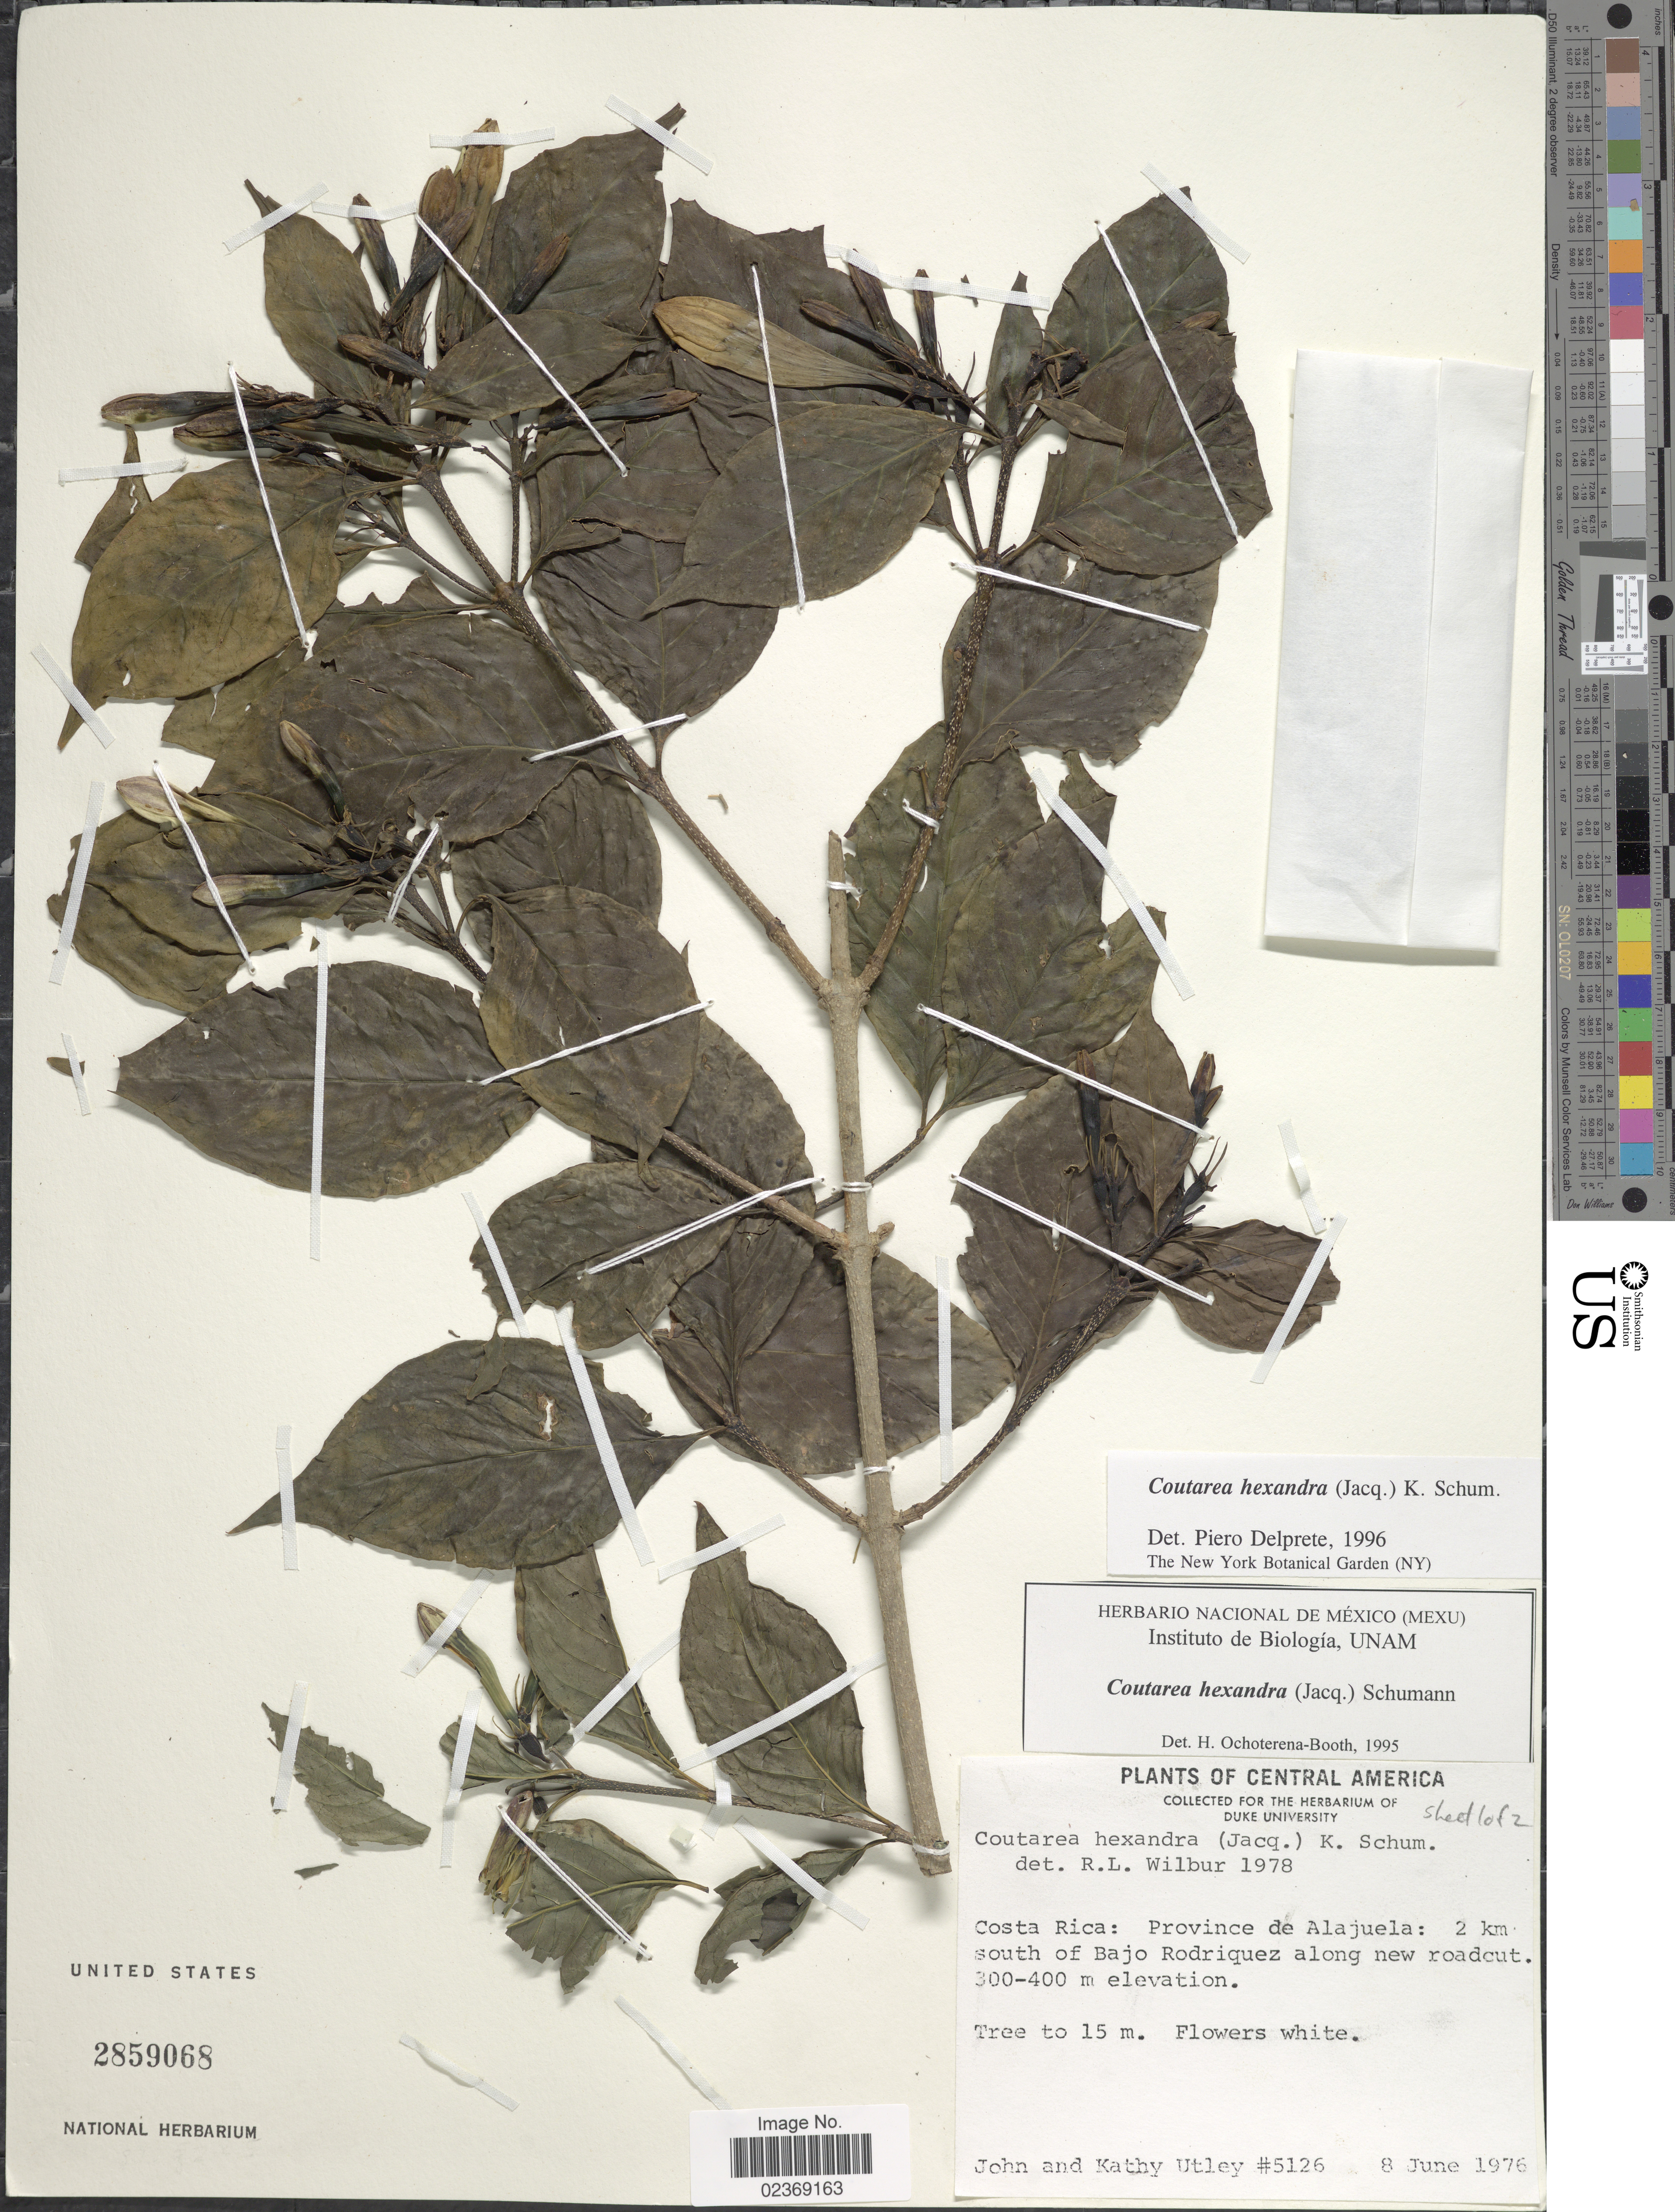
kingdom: Plantae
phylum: Tracheophyta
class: Magnoliopsida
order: Gentianales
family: Rubiaceae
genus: Coutarea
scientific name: Coutarea hexandra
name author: (Jacq.) K. Schum.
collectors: J. F. Utley & K. Burt-Utley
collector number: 5126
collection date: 1976-06-08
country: Costa Rica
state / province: Alajuela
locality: Province of Alajuela: 2 km south of Bajo Rodriguez along new roadcut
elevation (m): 300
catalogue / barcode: US 2859068